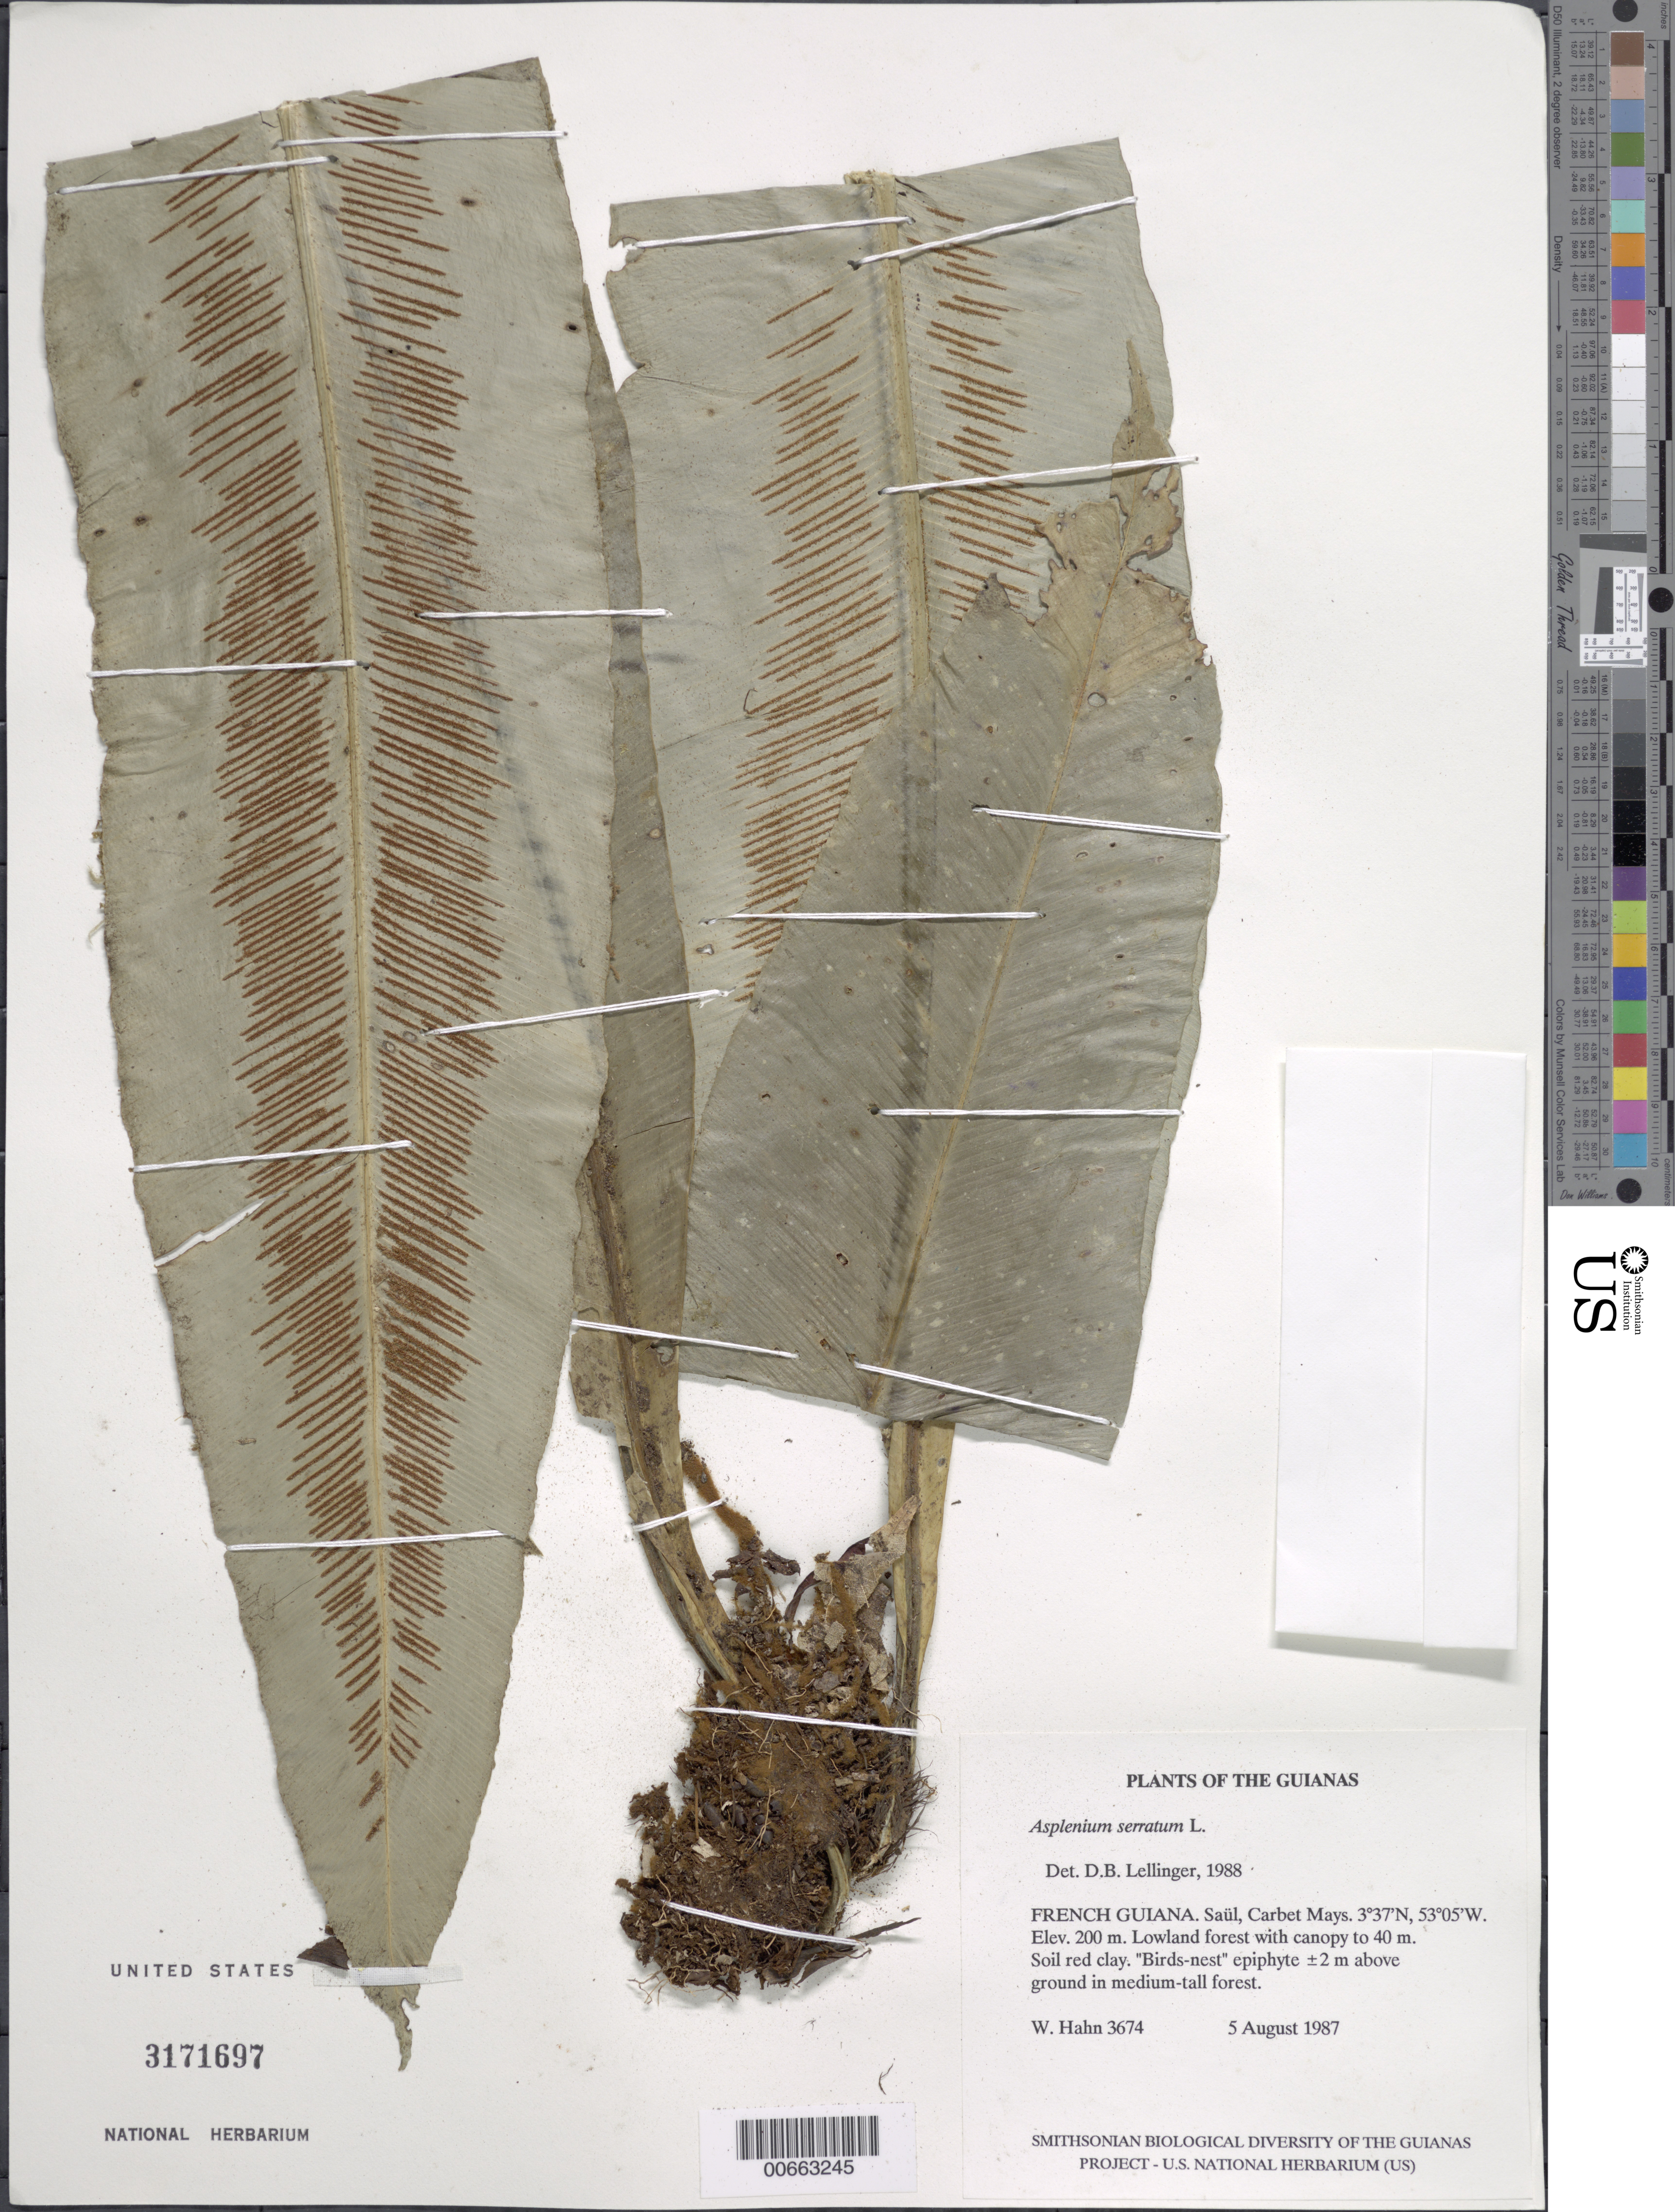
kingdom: Plantae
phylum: Tracheophyta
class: Polypodiopsida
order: Polypodiales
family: Aspleniaceae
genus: Asplenium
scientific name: Asplenium serratum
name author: L.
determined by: Lellinger, David B., (BOT), Smithsonian Institution - National Museum of Natural History (UNITED STATES)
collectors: W. Hahn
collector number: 3674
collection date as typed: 5 August 1987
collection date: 1987-08-05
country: French Guiana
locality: Saül, Carbet Mays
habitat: Lowland forest with canopy to 40 m. Soil red clay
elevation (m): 200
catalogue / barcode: US 3171697